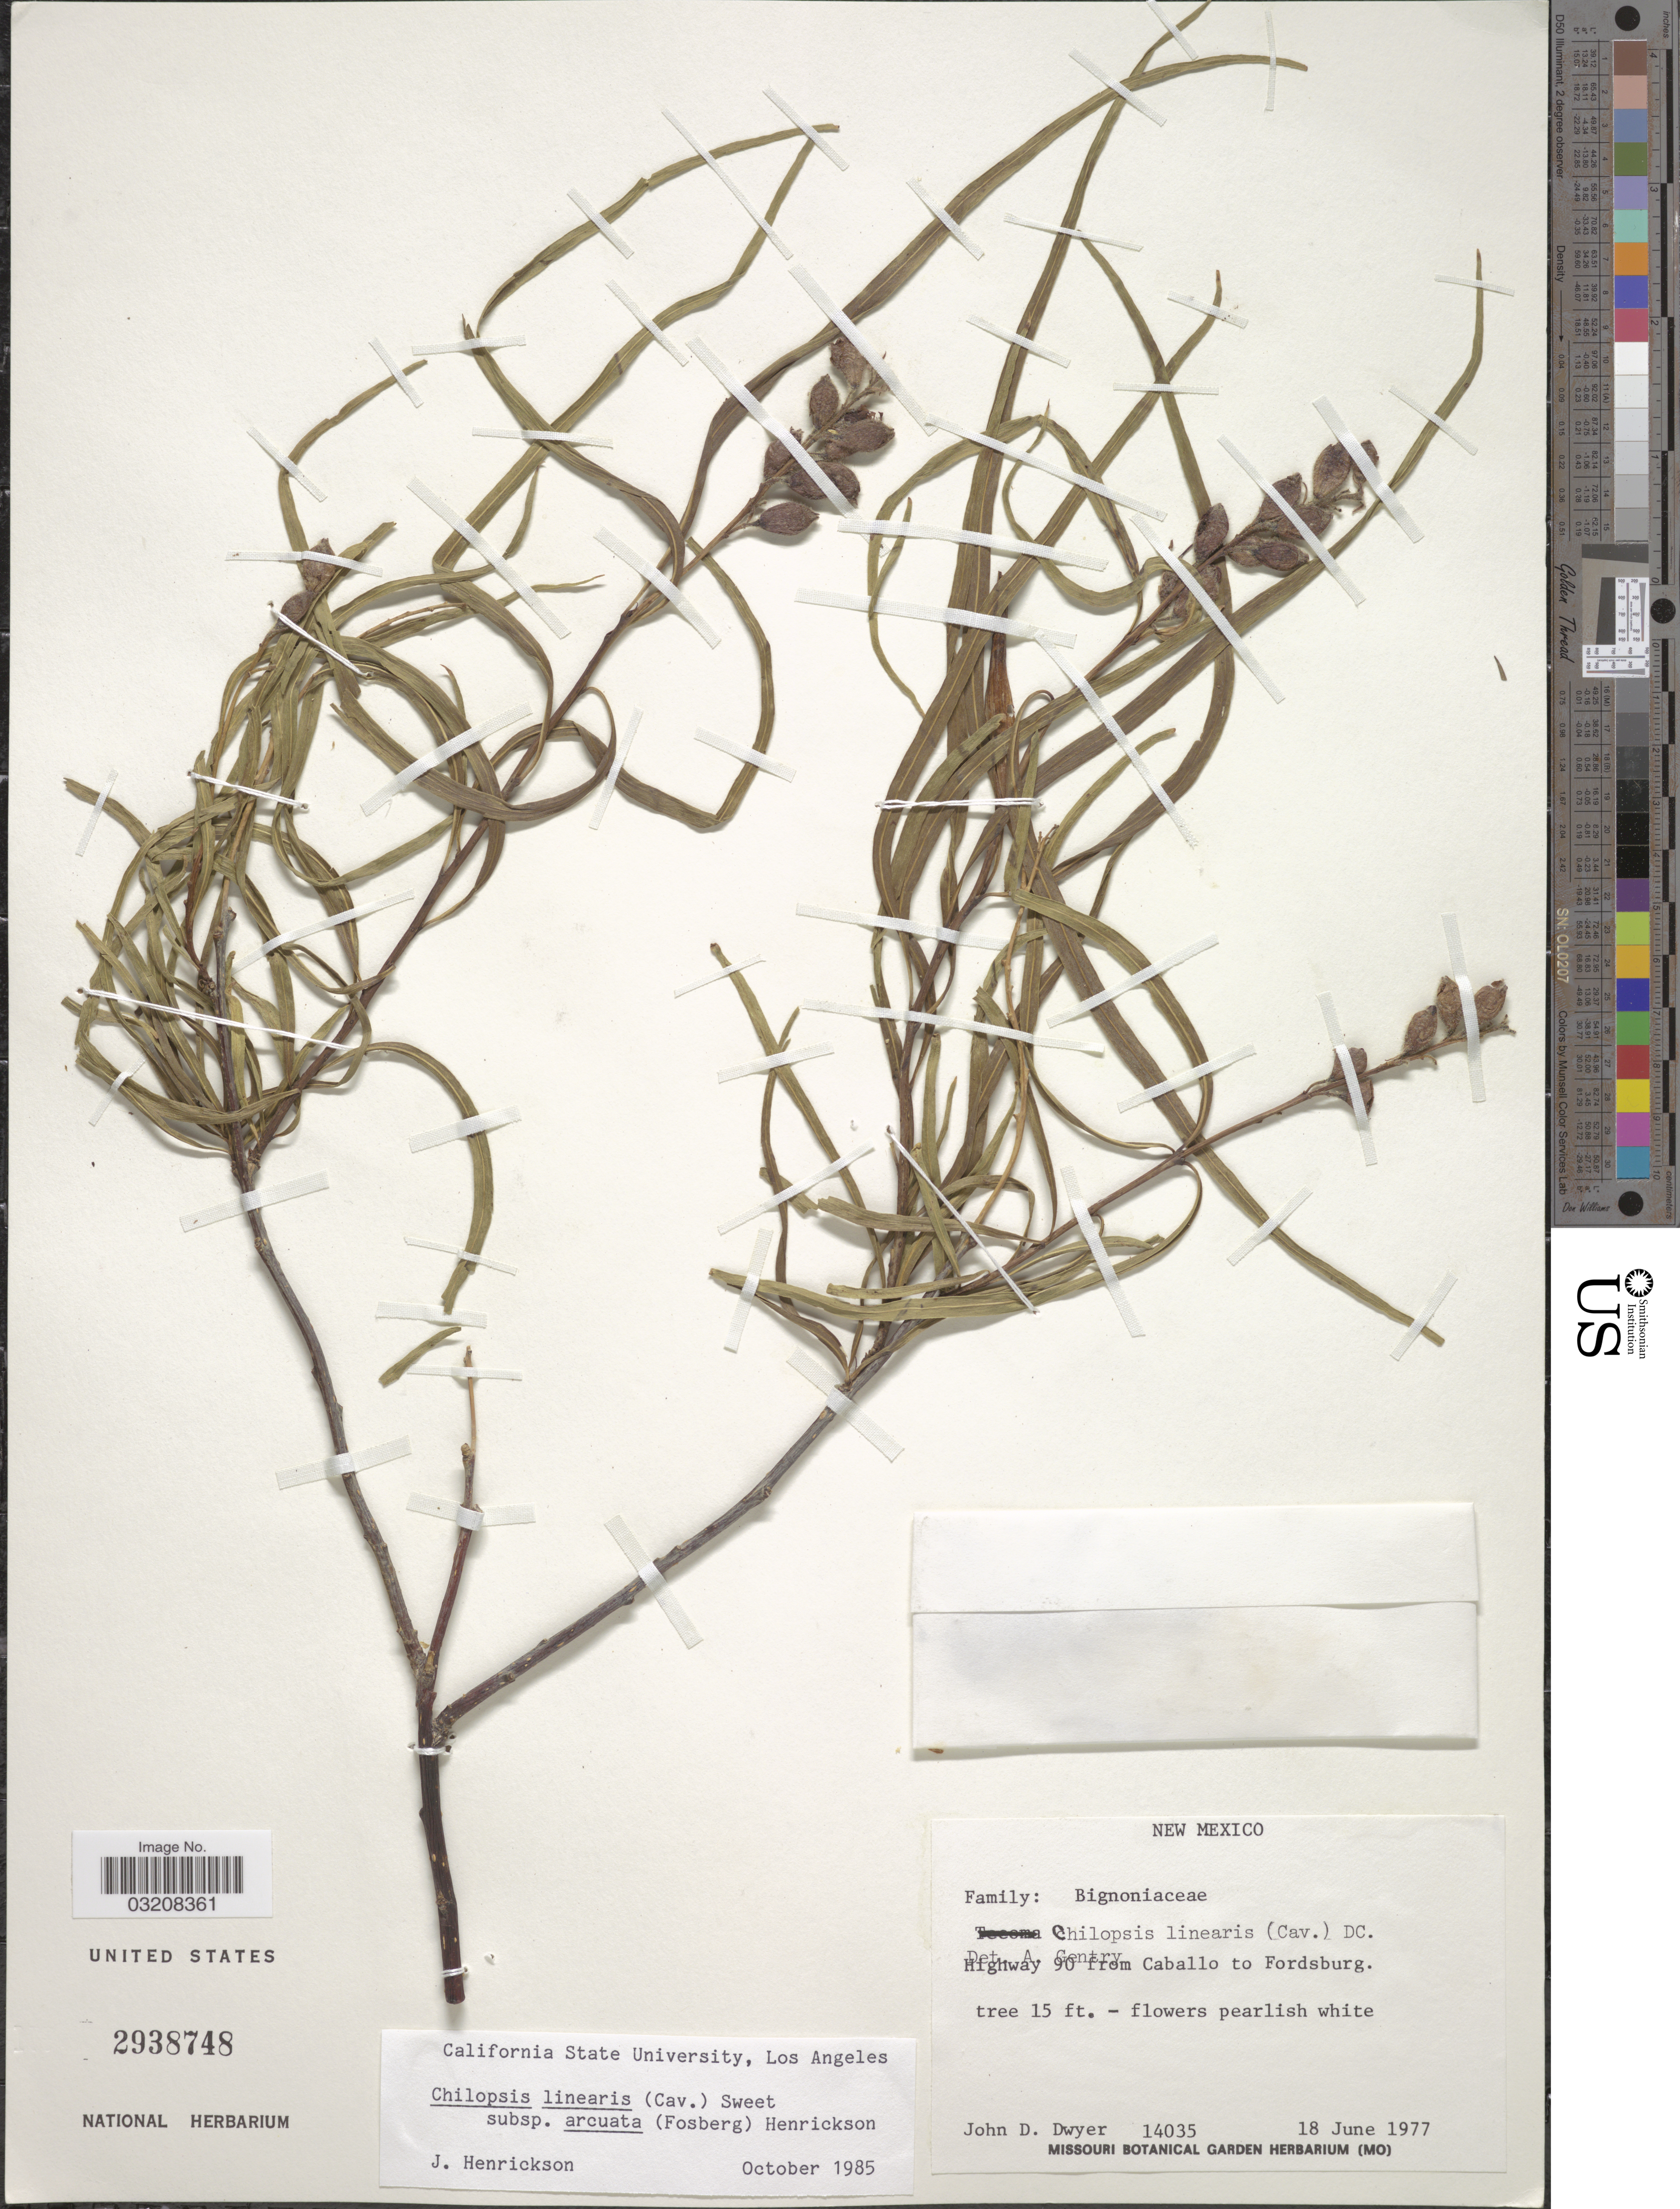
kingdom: Plantae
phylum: Tracheophyta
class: Magnoliopsida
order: Lamiales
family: Bignoniaceae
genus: Chilopsis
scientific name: Chilopsis linearis subsp. arcuata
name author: (Fosberg) Henrickson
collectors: J. D. Dwyer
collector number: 14035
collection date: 1977-06-18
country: United States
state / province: New Mexico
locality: Highway 90 from Caballo to Fordsburg.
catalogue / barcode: US 2938748